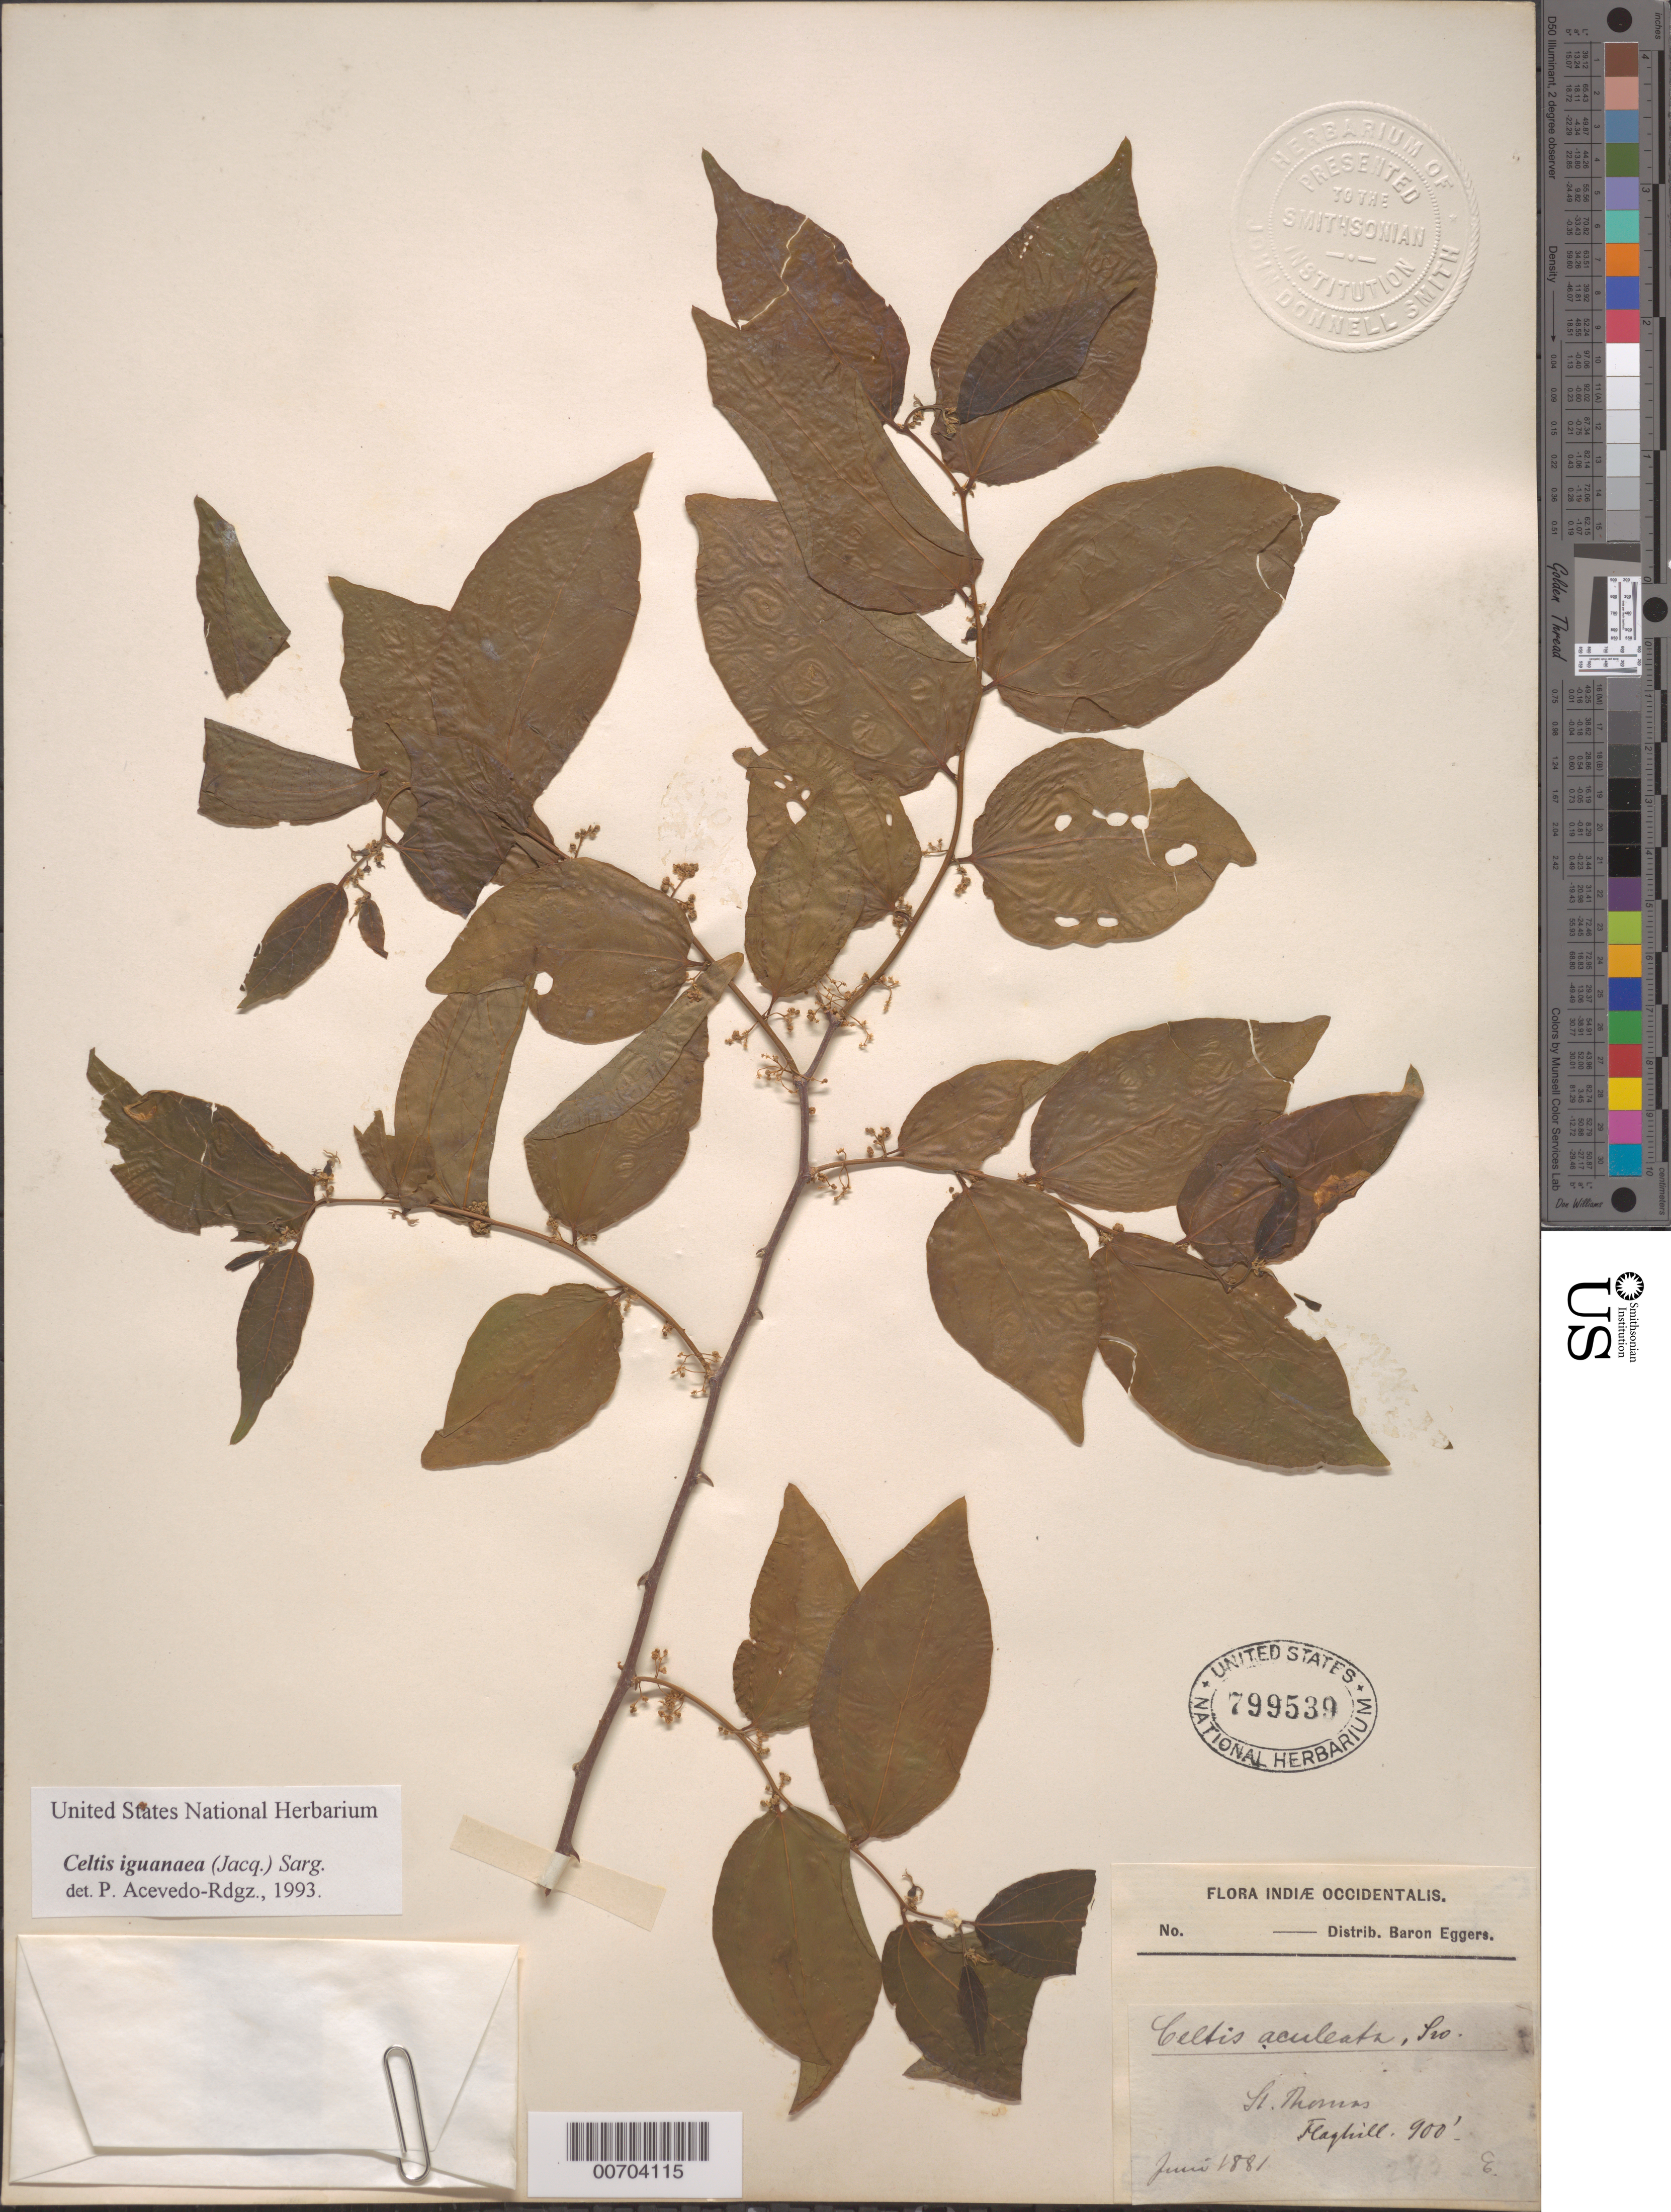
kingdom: Plantae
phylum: Tracheophyta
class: Magnoliopsida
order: Rosales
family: Cannabaceae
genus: Celtis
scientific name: Celtis iguanaea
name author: (Jacq.) Sarg.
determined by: Acevedo-Rodríguez, P., (BOT), Smithsonian Institution - National Museum of Natural History (UNITED STATES)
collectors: H. F. A. von Eggers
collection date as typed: Jun 1881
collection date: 1881-06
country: U.S. Virgin Islands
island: St. Thomas Island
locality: Flaghill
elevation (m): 274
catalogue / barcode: US 799539